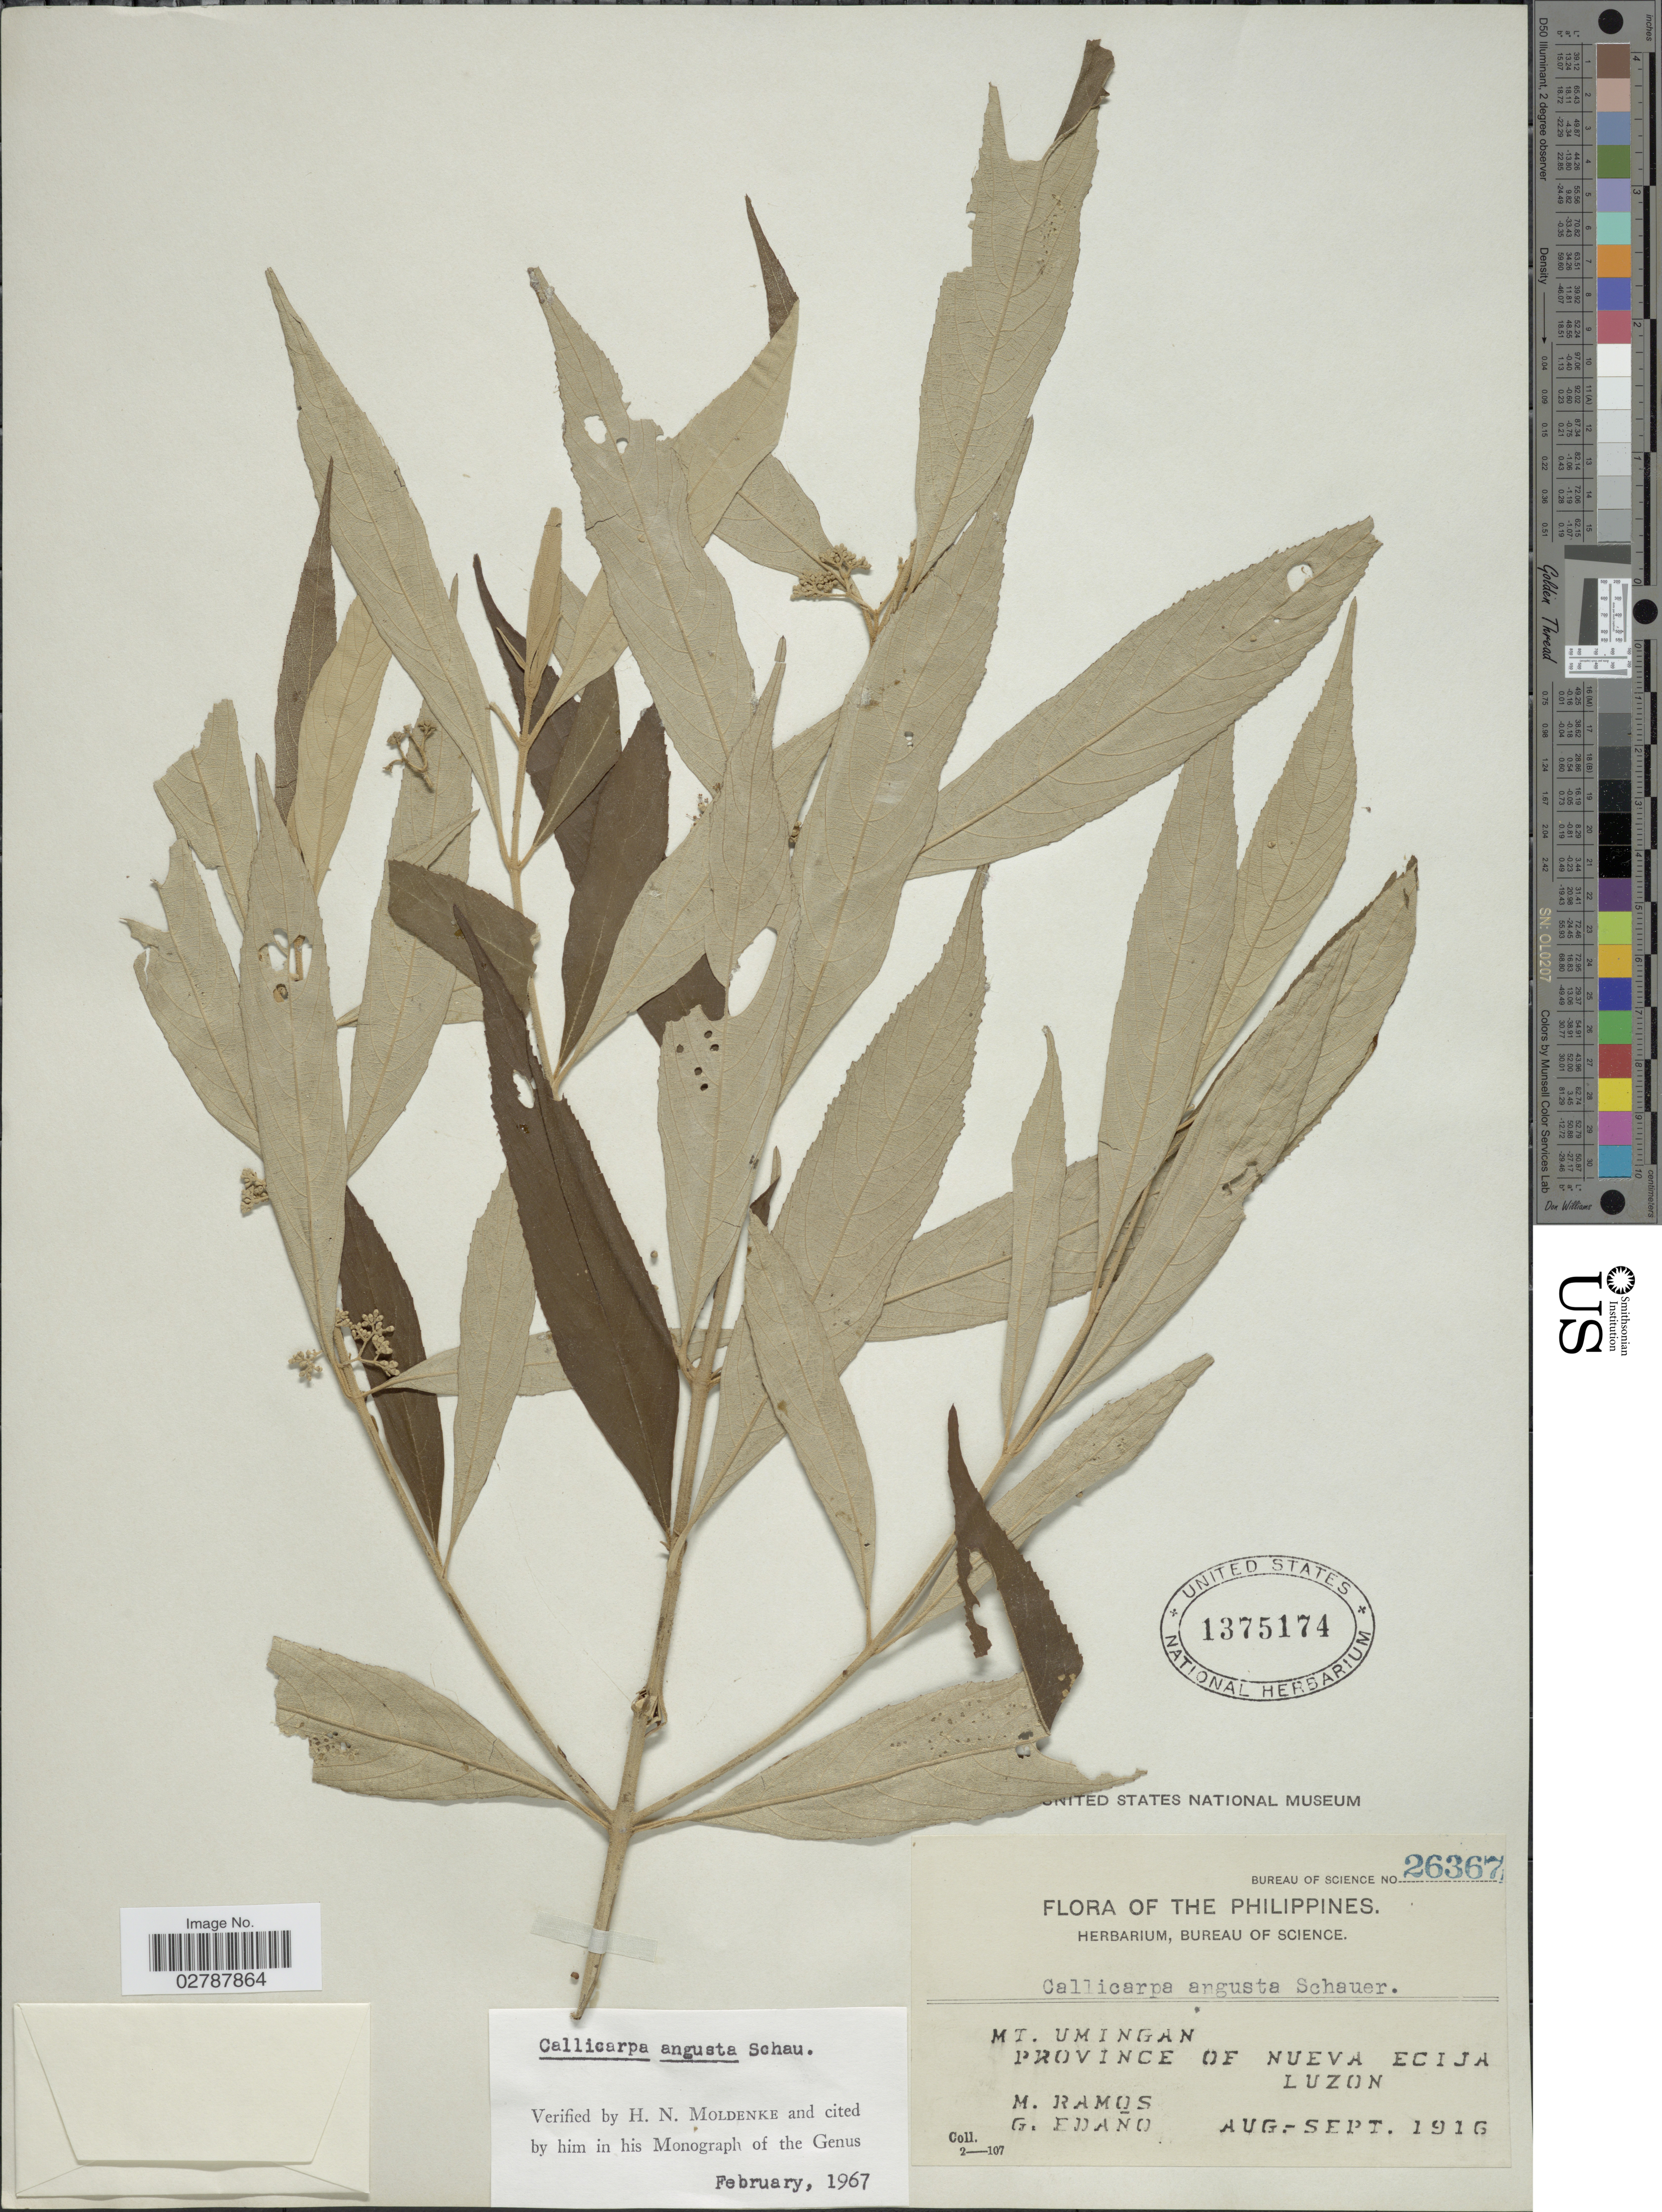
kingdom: Plantae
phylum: Tracheophyta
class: Magnoliopsida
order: Lamiales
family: Lamiaceae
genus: Callicarpa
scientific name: Callicarpa angusta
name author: Schauer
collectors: M. Ramos & G. Edaño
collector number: Bureau of Science26367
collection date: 1916-08/1916-09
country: Philippines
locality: Mt. Umingan. Province of Nueva Ecija. Luzon.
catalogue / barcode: US 1375174